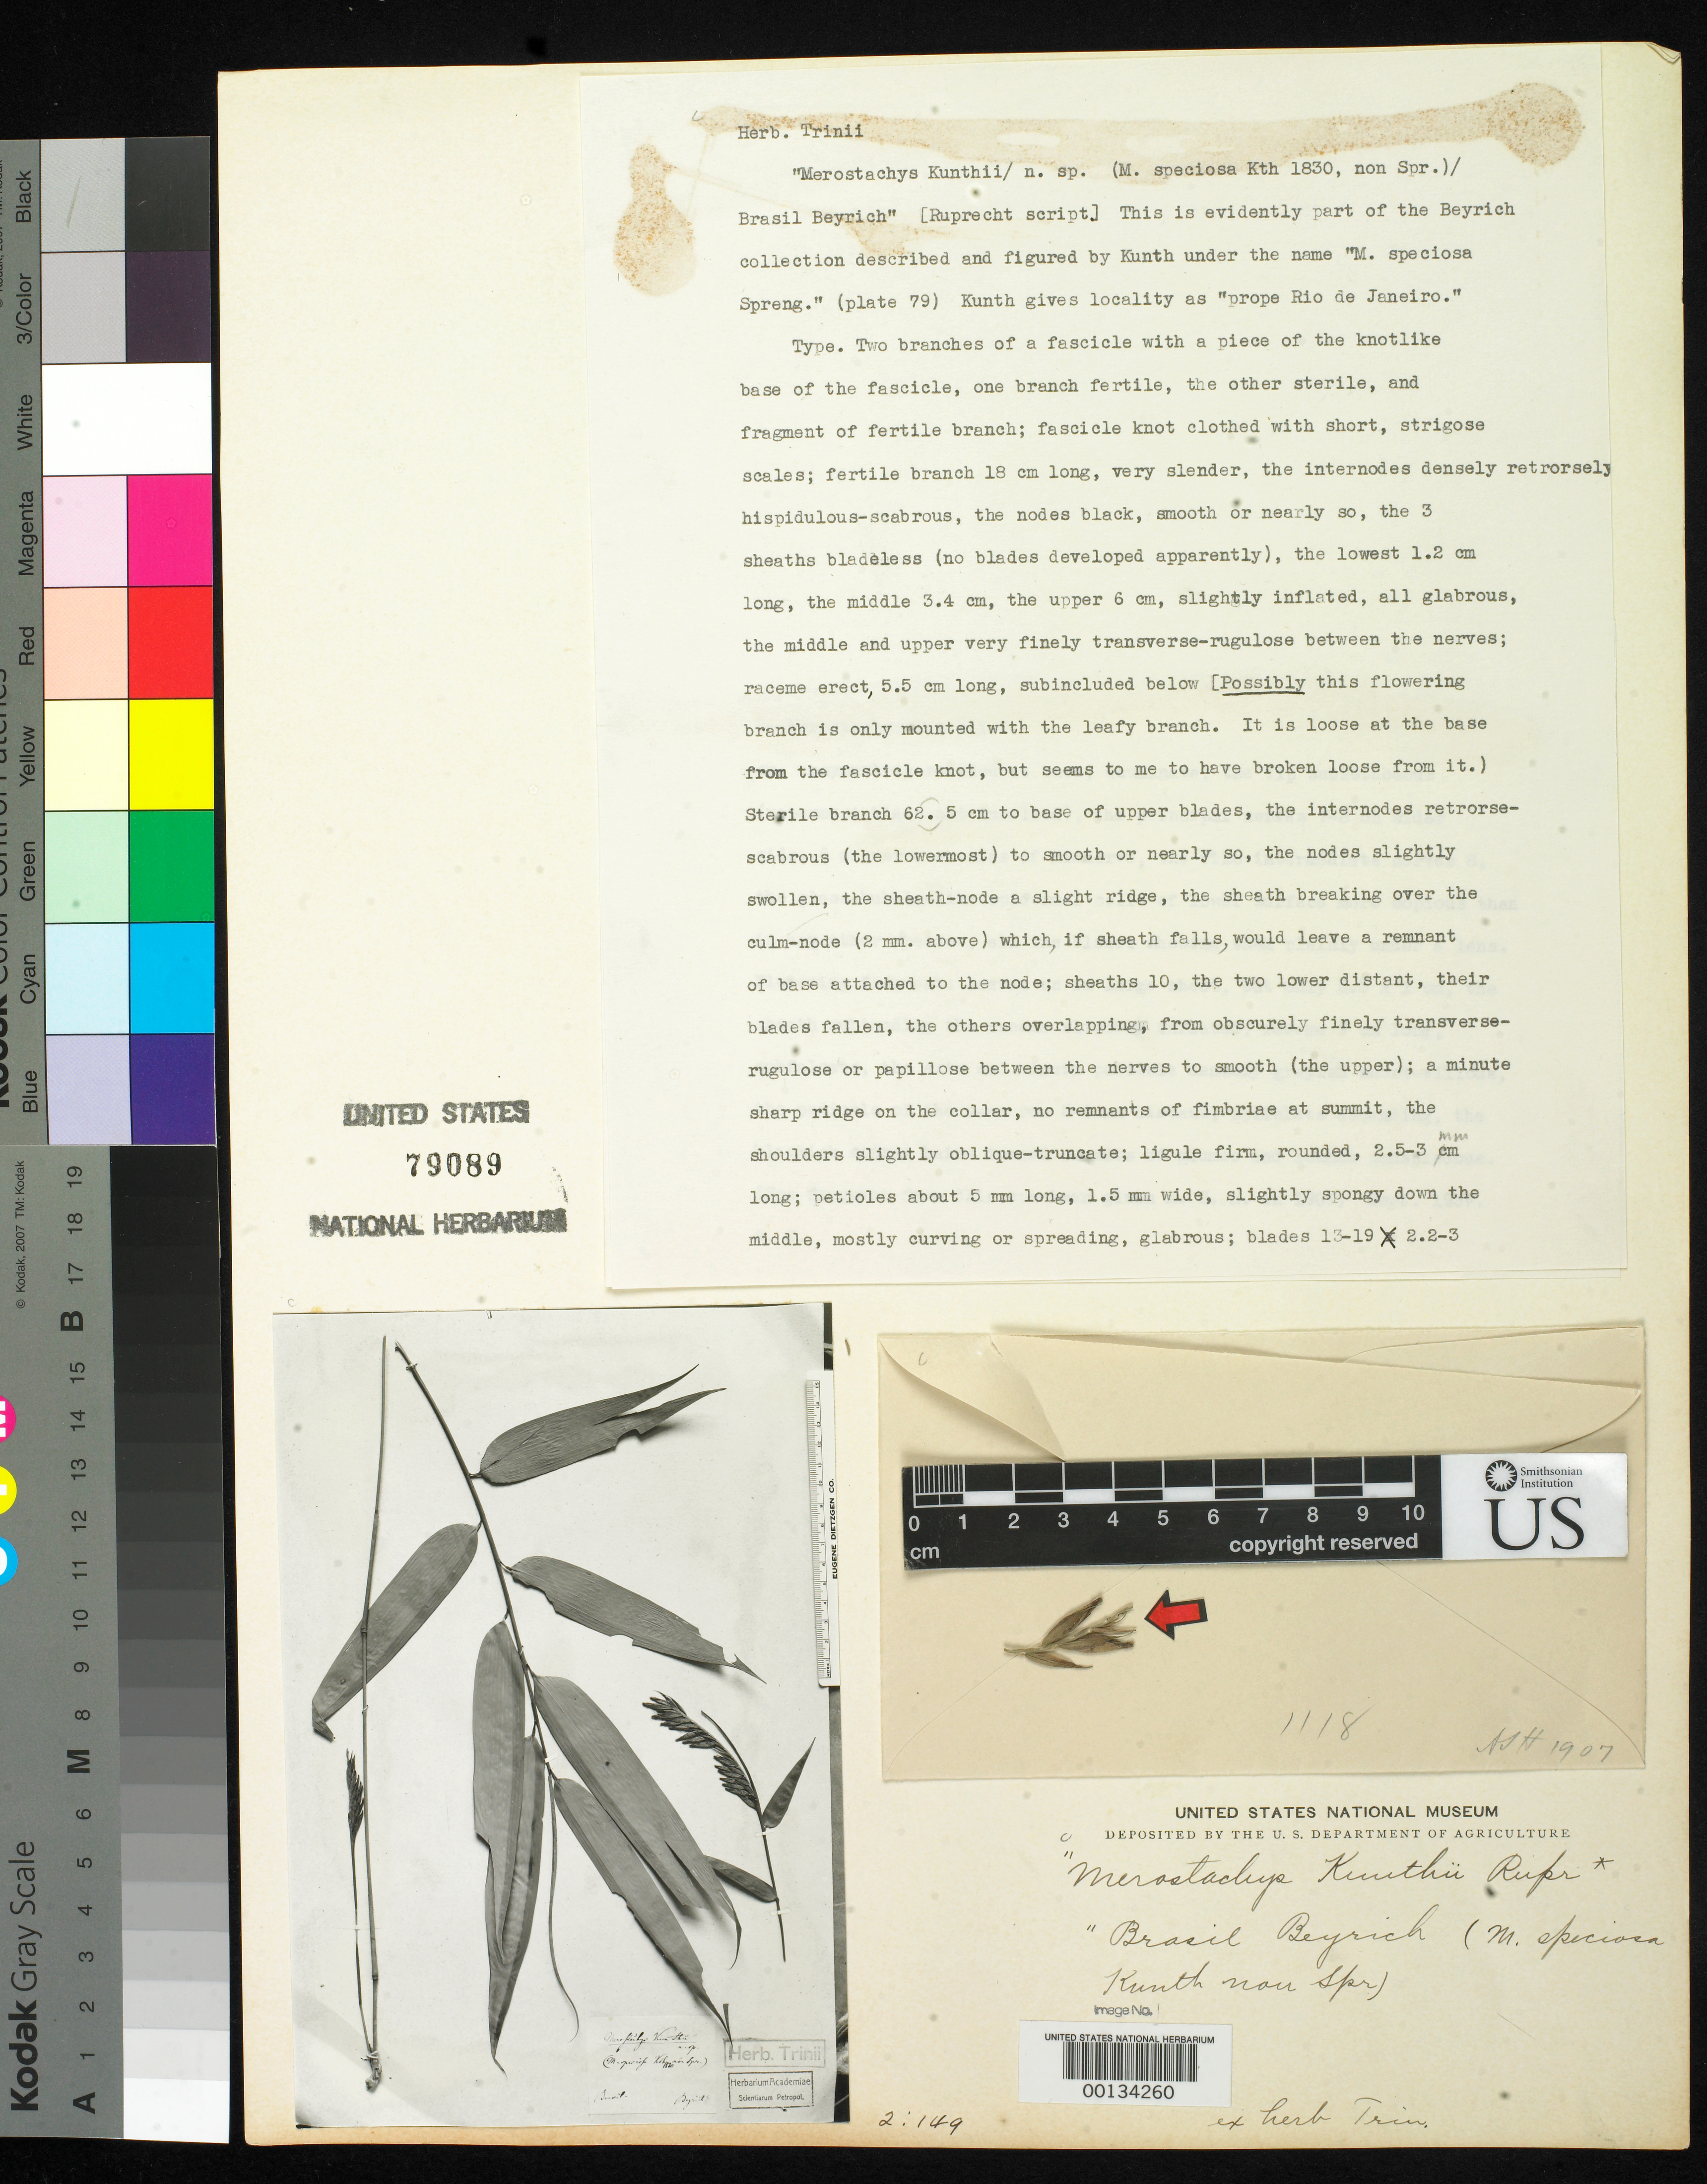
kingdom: Plantae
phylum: Tracheophyta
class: Liliopsida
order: Poales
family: Poaceae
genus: Merostachys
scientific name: Merostachys kunthii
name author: Rupr.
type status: Type Collection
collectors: H. Beyrich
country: Brazil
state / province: Minas Gerais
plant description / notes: Photograph and fragmentary material of type specimen ex herb. Trin.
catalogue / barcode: US 79089